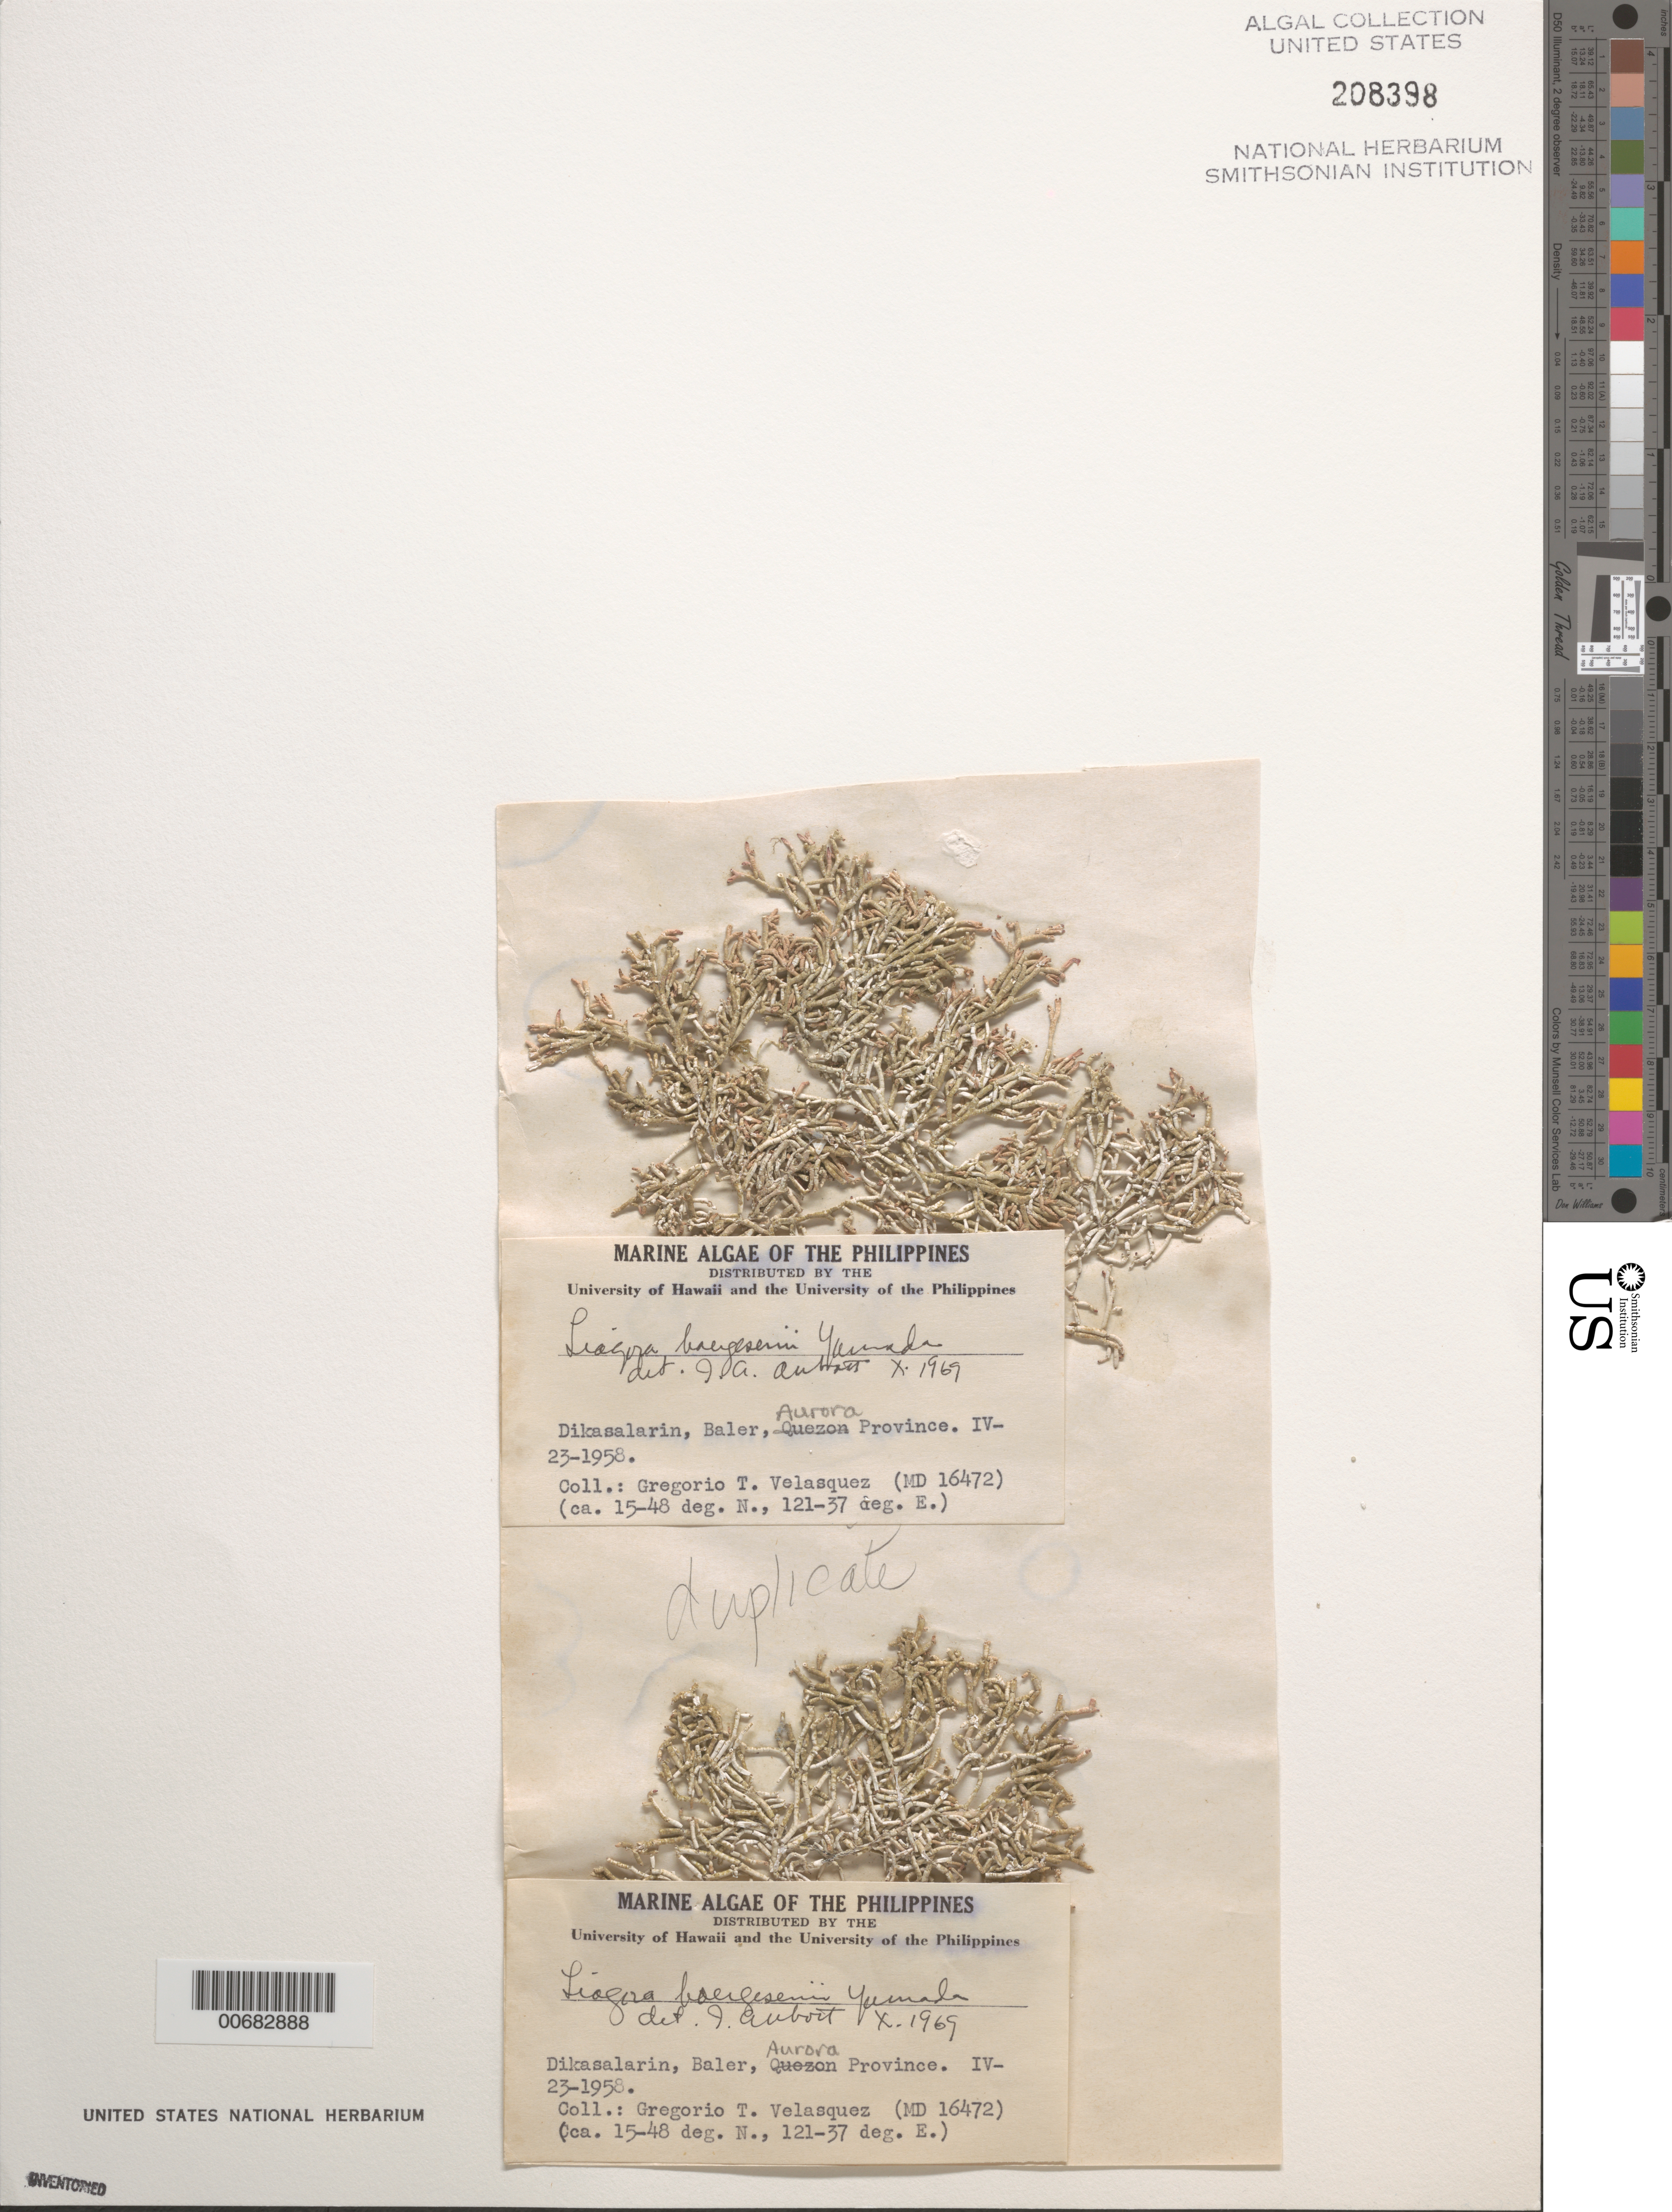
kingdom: Plantae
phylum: Rhodophyta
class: Florideophyceae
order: Nemaliales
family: Liagoraceae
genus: Liagora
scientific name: Liagora boergesenii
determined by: Abbott, Isabella A.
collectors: G. Velasquez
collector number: MSD 16472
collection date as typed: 23 Apr 1958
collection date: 1958-04-23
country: Philippines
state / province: Central Luzon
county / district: Aurora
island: Luzon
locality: Dikasalarin, Baler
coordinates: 15-48 deg. N., 121-37 deg. E.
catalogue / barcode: US 208398